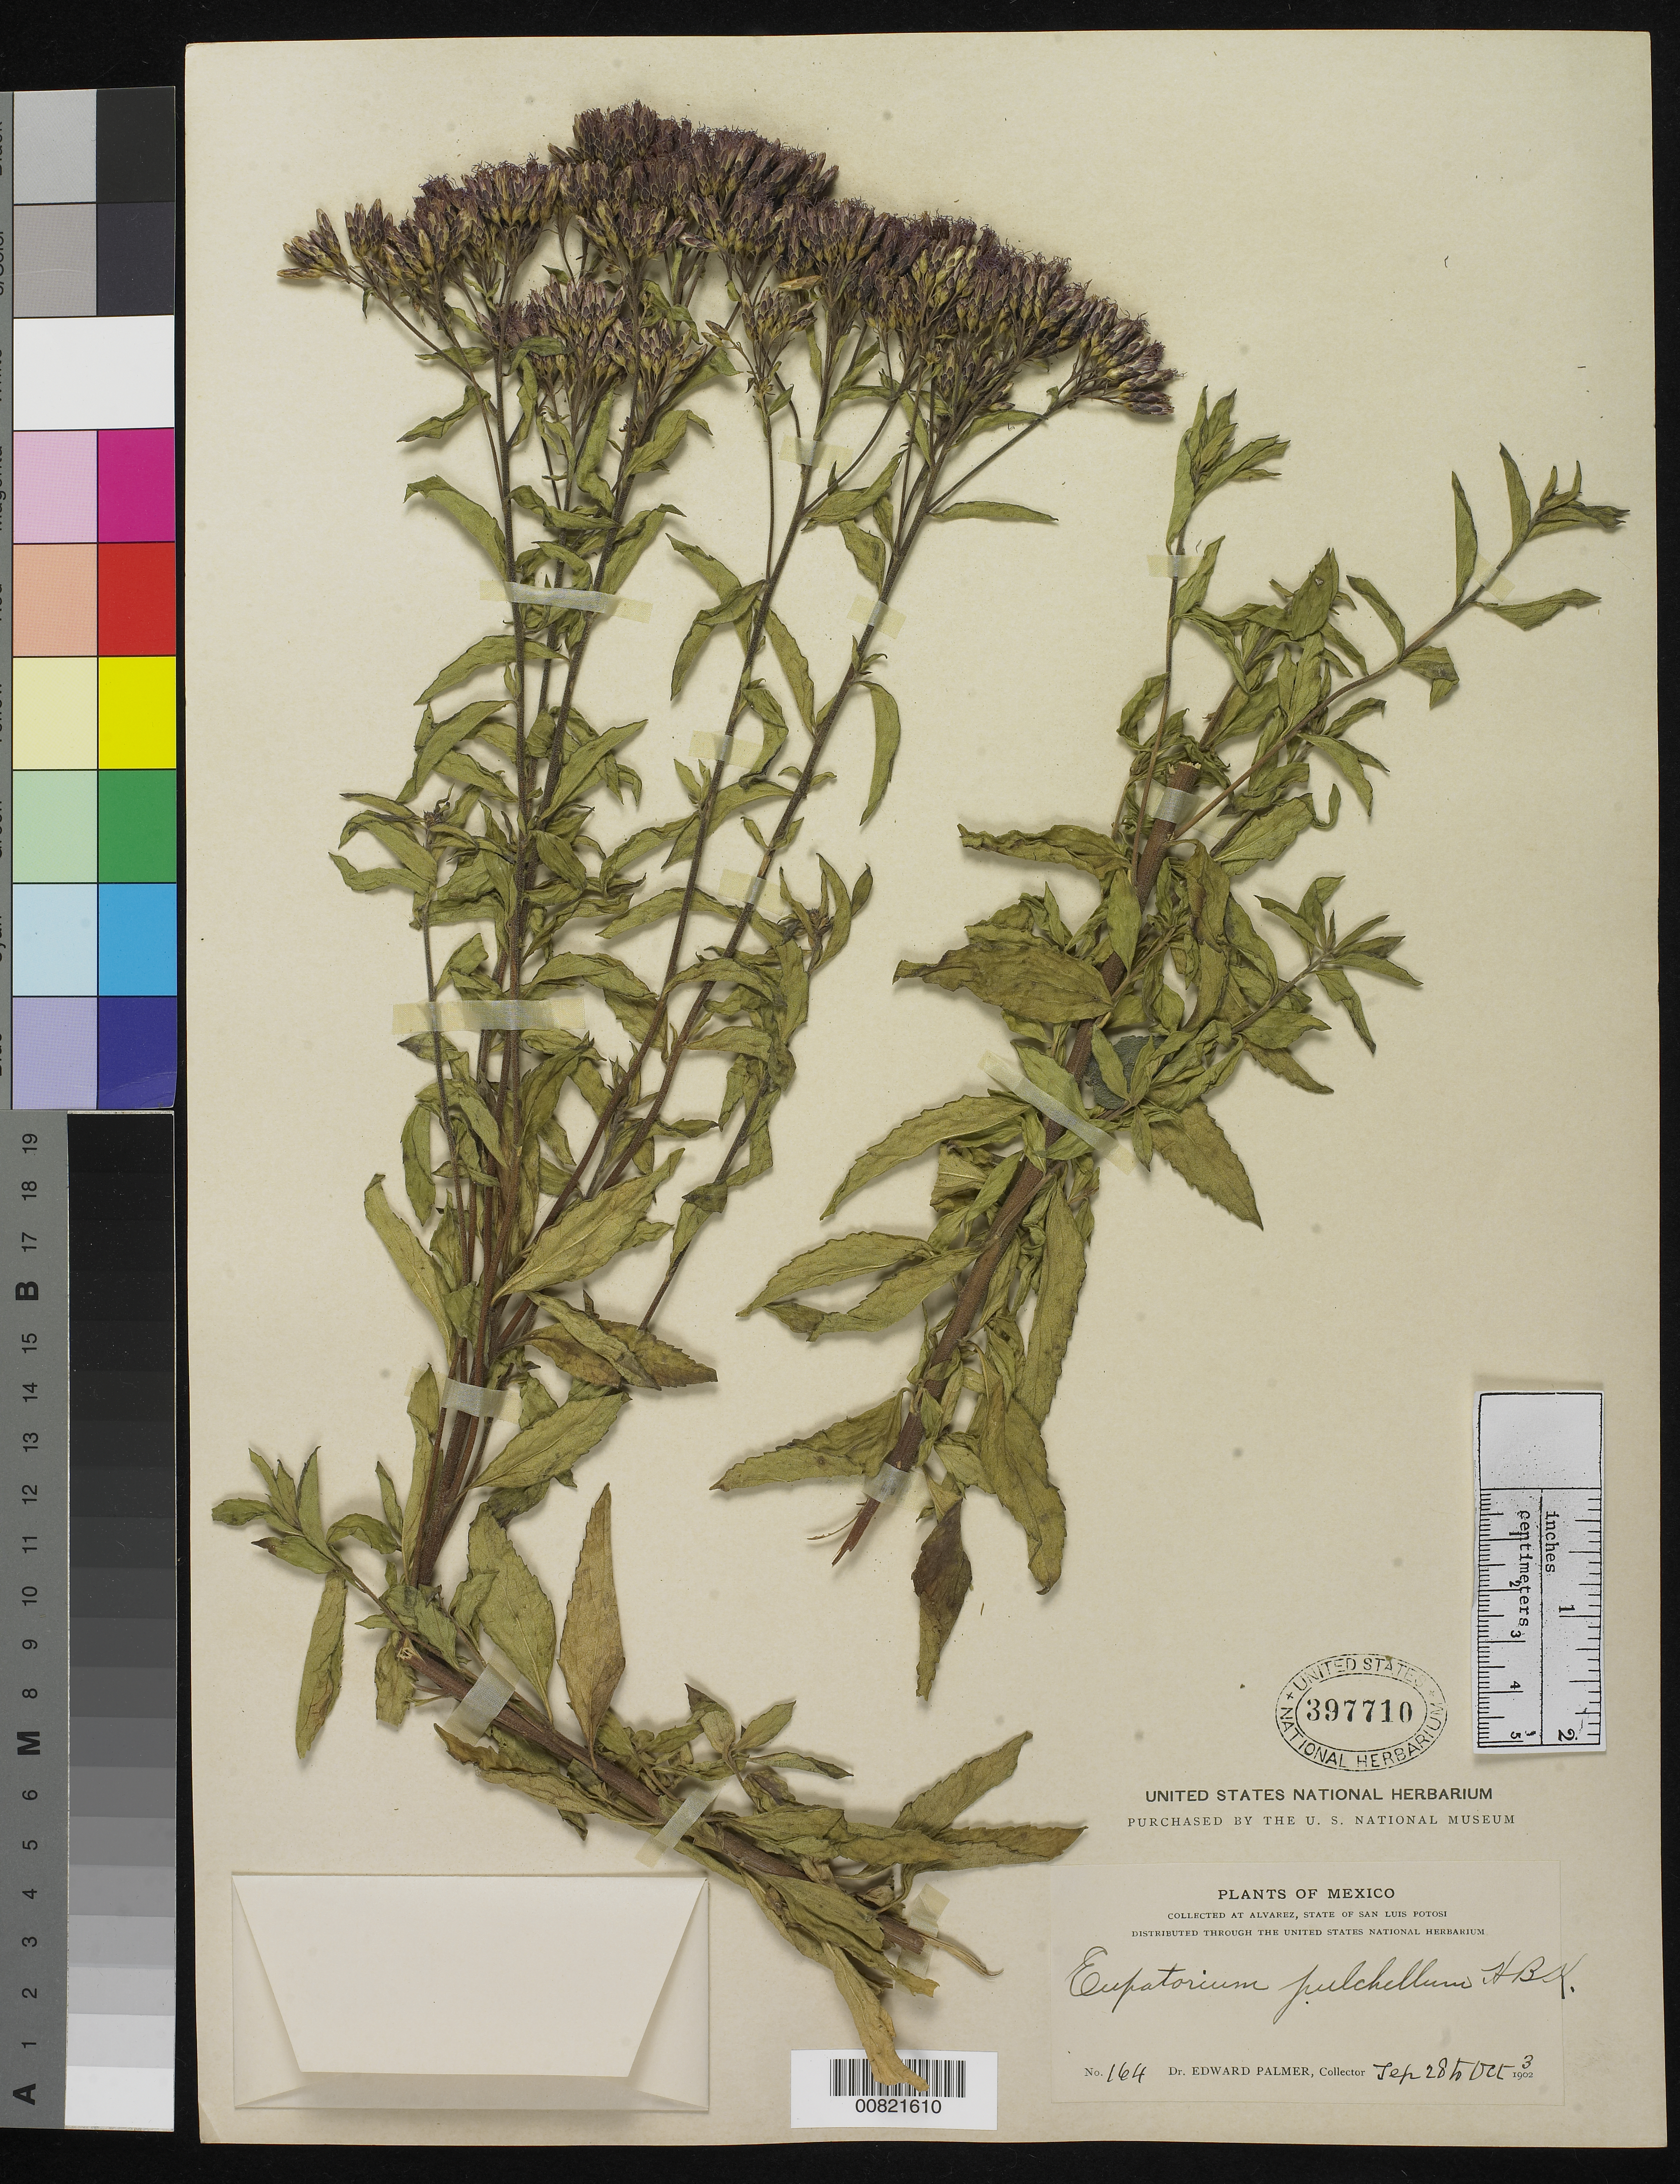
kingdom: Plantae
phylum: Tracheophyta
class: Magnoliopsida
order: Asterales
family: Asteraceae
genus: Chromolaena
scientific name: Chromolaena pulchella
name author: (Kunth) R.M. King & H. Rob.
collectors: E. Palmer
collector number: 164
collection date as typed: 28 Sep 1902 to 03 Oct 1902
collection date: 1902-09-28/1902-10-03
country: Mexico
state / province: San Luis Potosí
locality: Alvarez, San Luis Potosí.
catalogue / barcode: US 397710